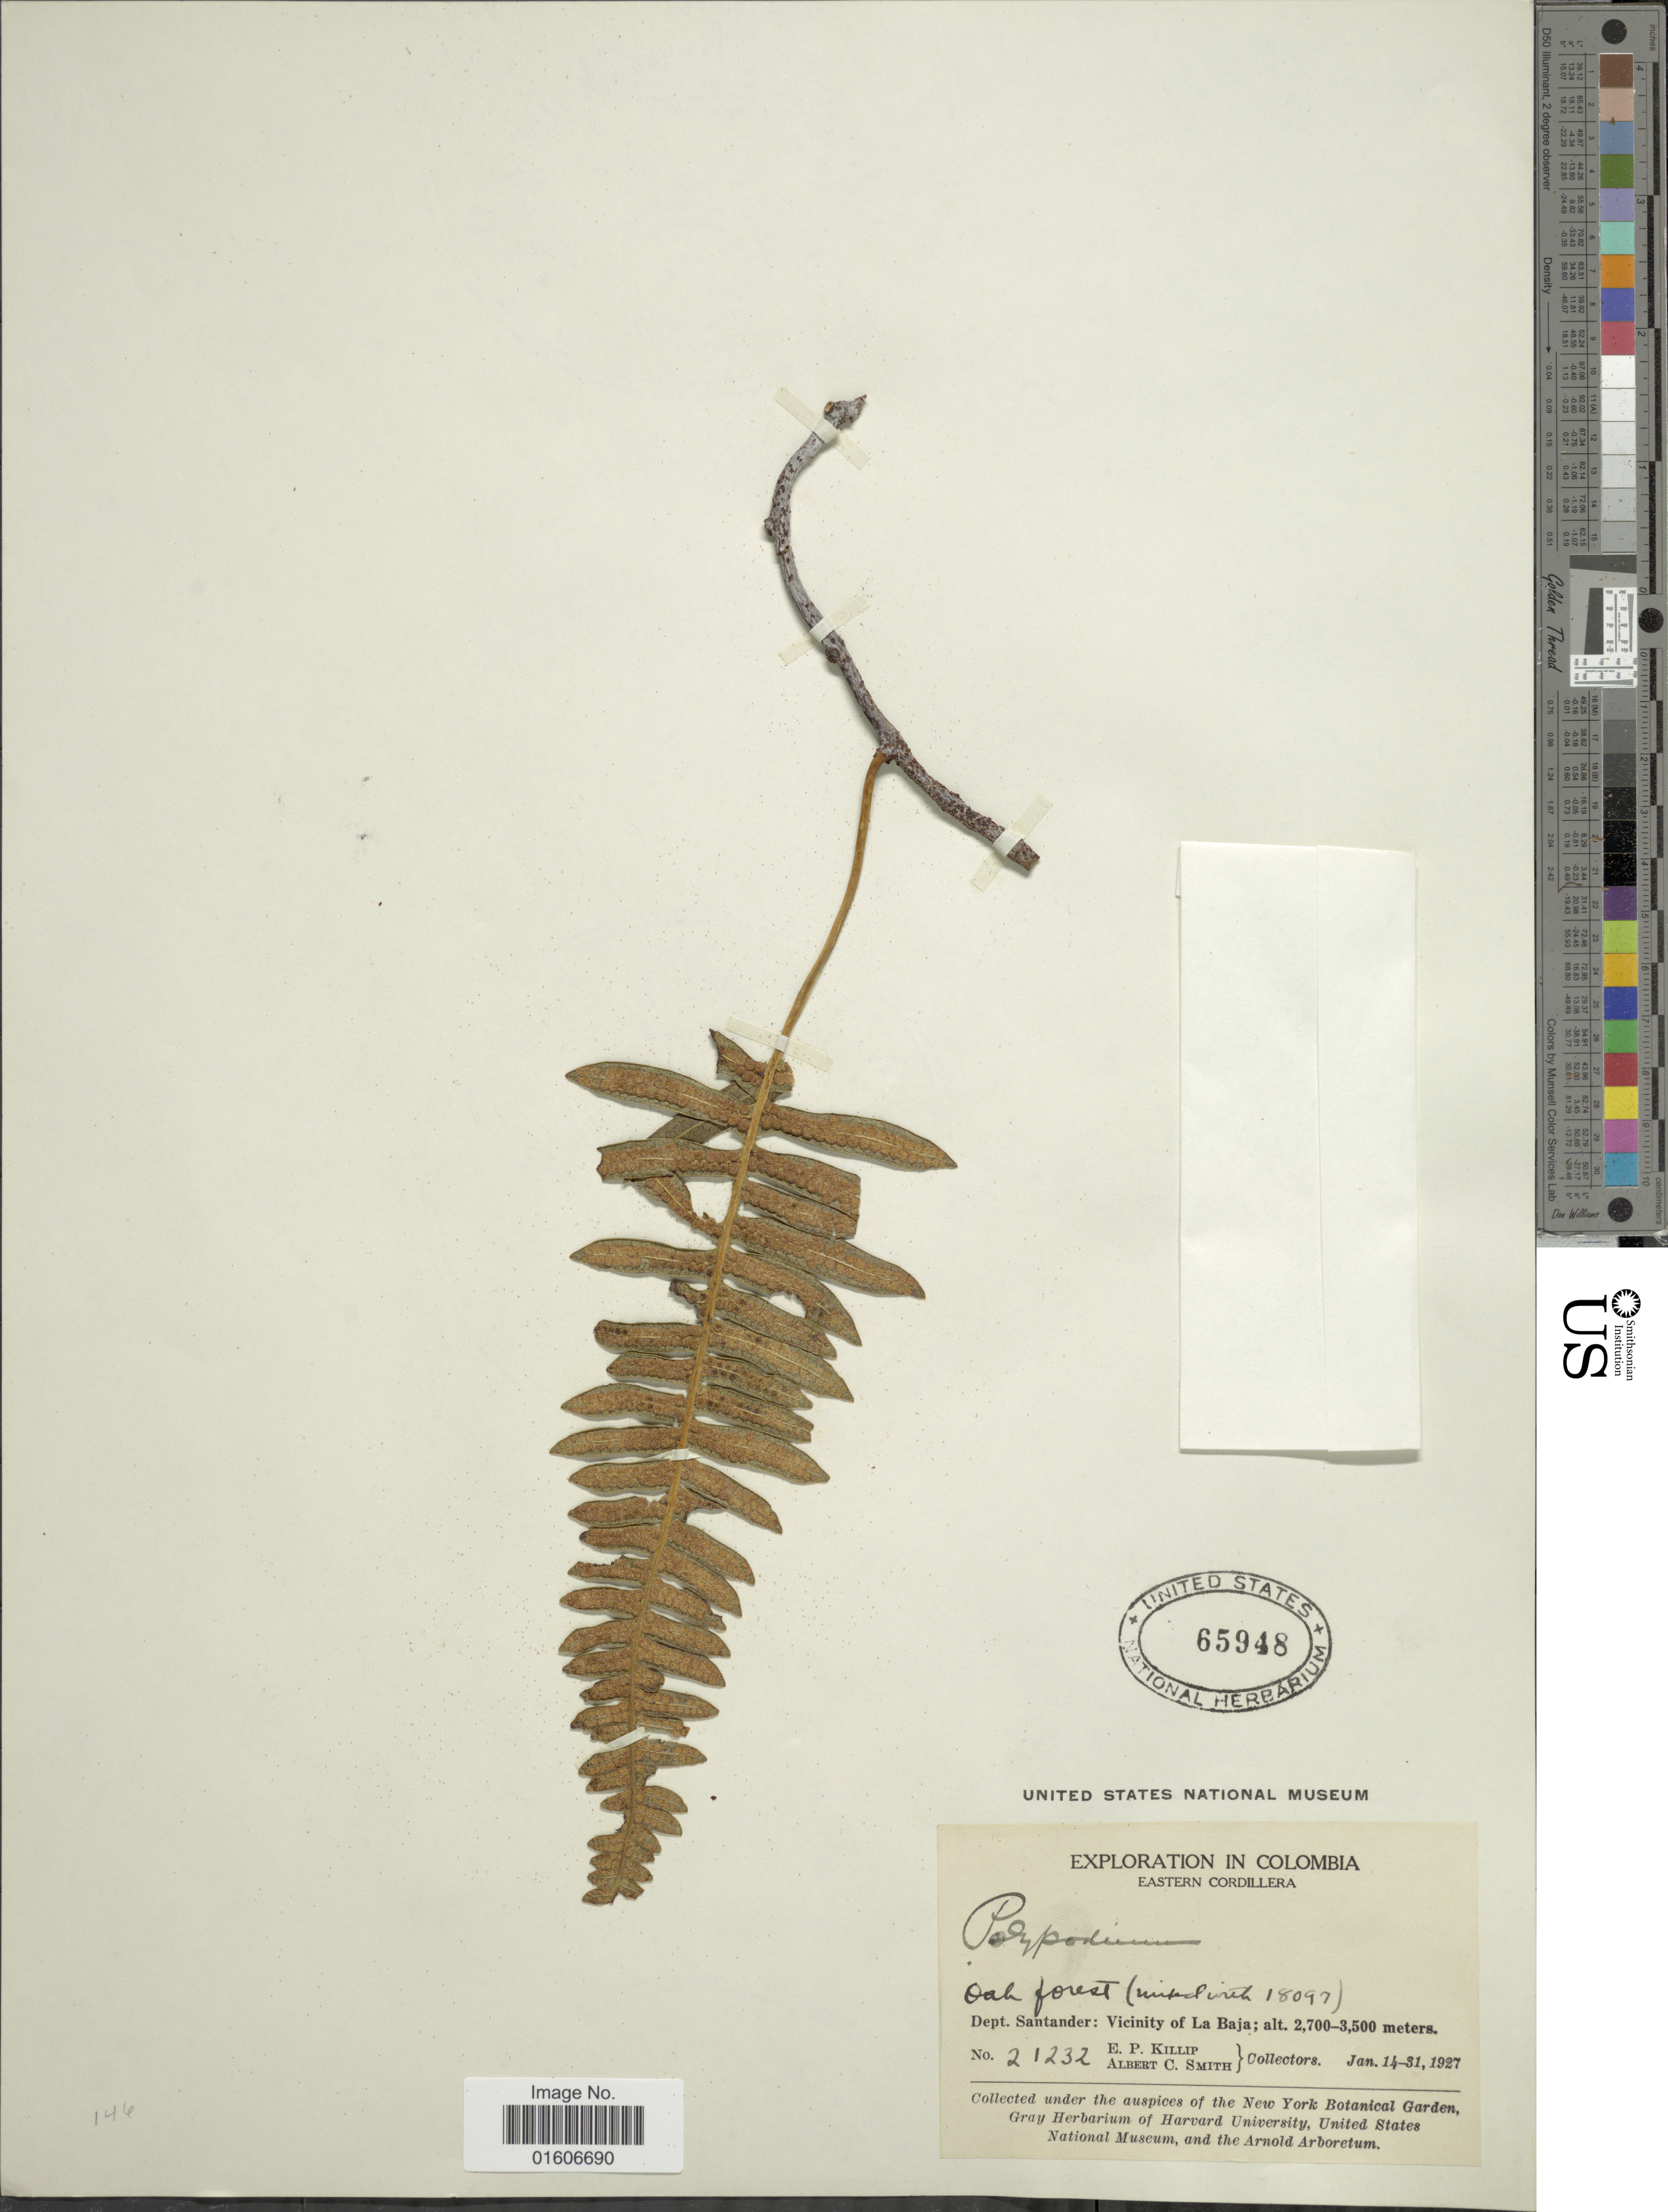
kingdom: Plantae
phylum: Tracheophyta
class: Polypodiopsida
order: Polypodiales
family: Polypodiaceae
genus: Serpocaulon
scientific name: Serpocaulon loriceum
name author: (L.) A.R. Sm.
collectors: E. P. Killip & A. C. Smith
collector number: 21232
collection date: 1927-01-14/1927-01-31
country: Colombia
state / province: Santander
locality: Eastern Cordillera, Dept. Santander: Vicinity of La Baja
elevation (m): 2700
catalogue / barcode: US 65948